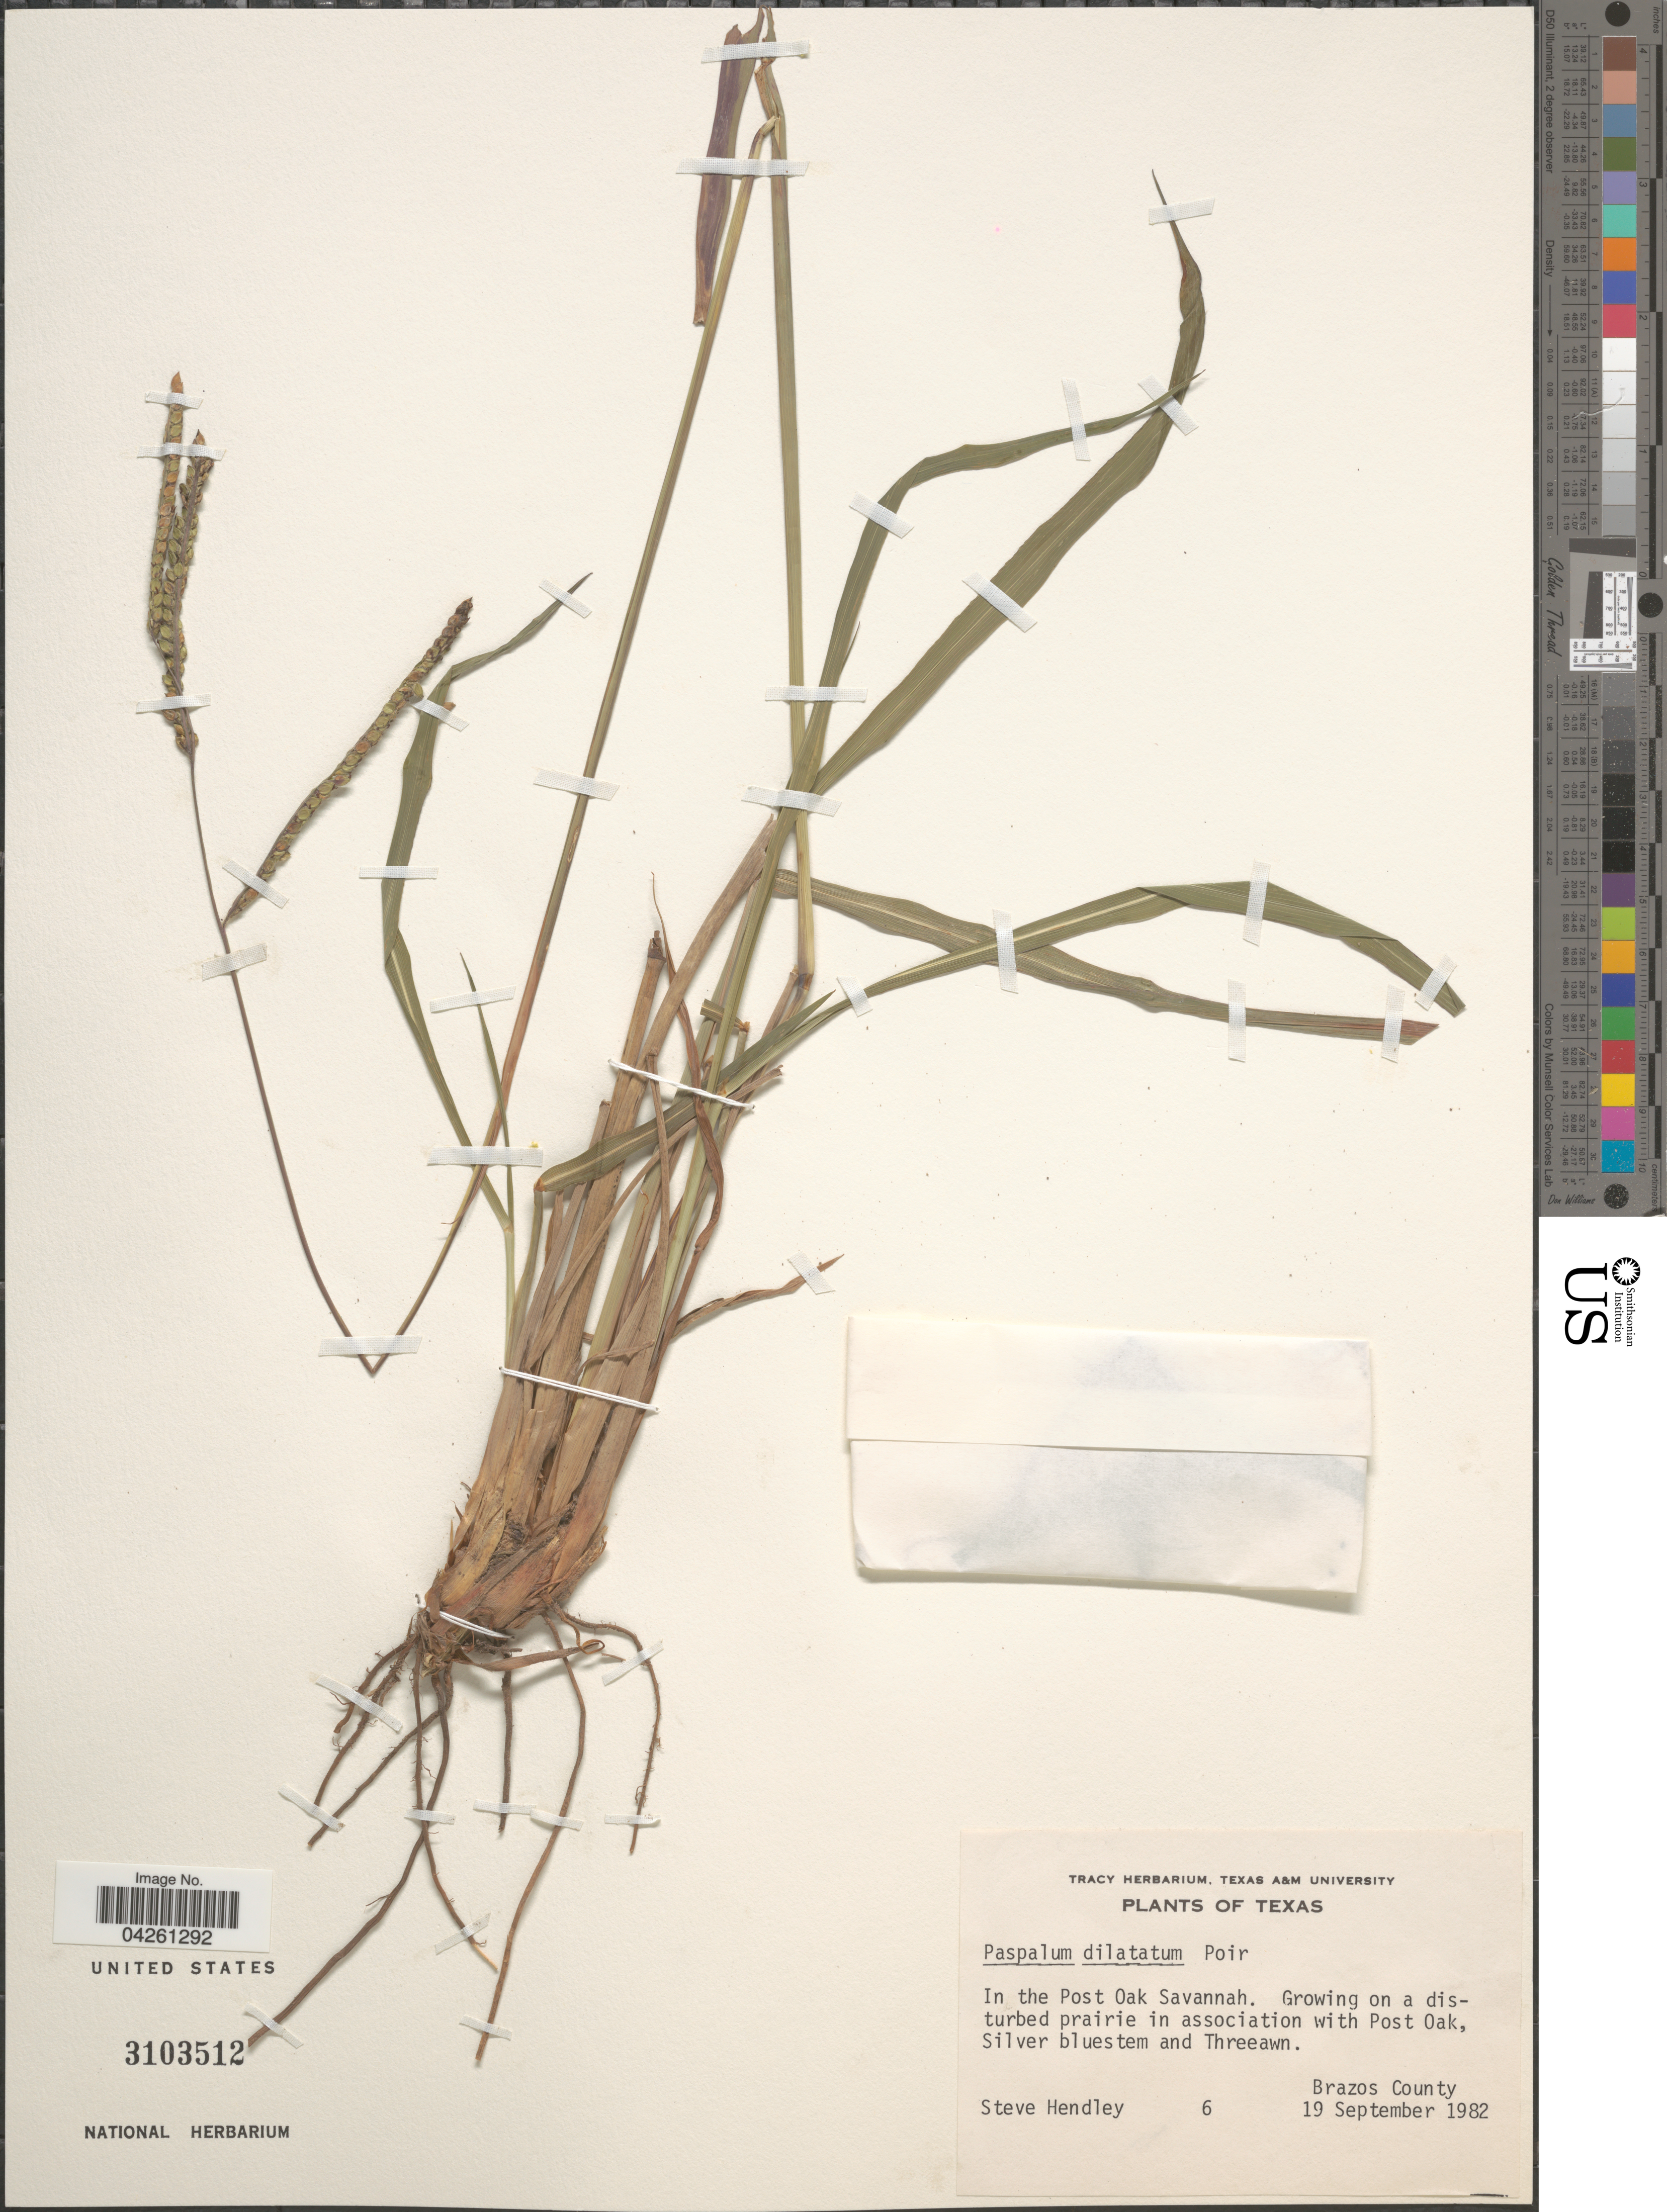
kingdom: Plantae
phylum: Tracheophyta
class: Liliopsida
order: Poales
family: Poaceae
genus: Paspalum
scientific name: Paspalum dilatatum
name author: Poir.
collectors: S. Hendley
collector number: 6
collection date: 1982-09-19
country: United States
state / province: Texas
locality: In the Post Oak Savannah. On a disturbed prairie in association with Post Oak, Silver bluestem and Threeawn. Brazos County.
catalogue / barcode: US 3103512